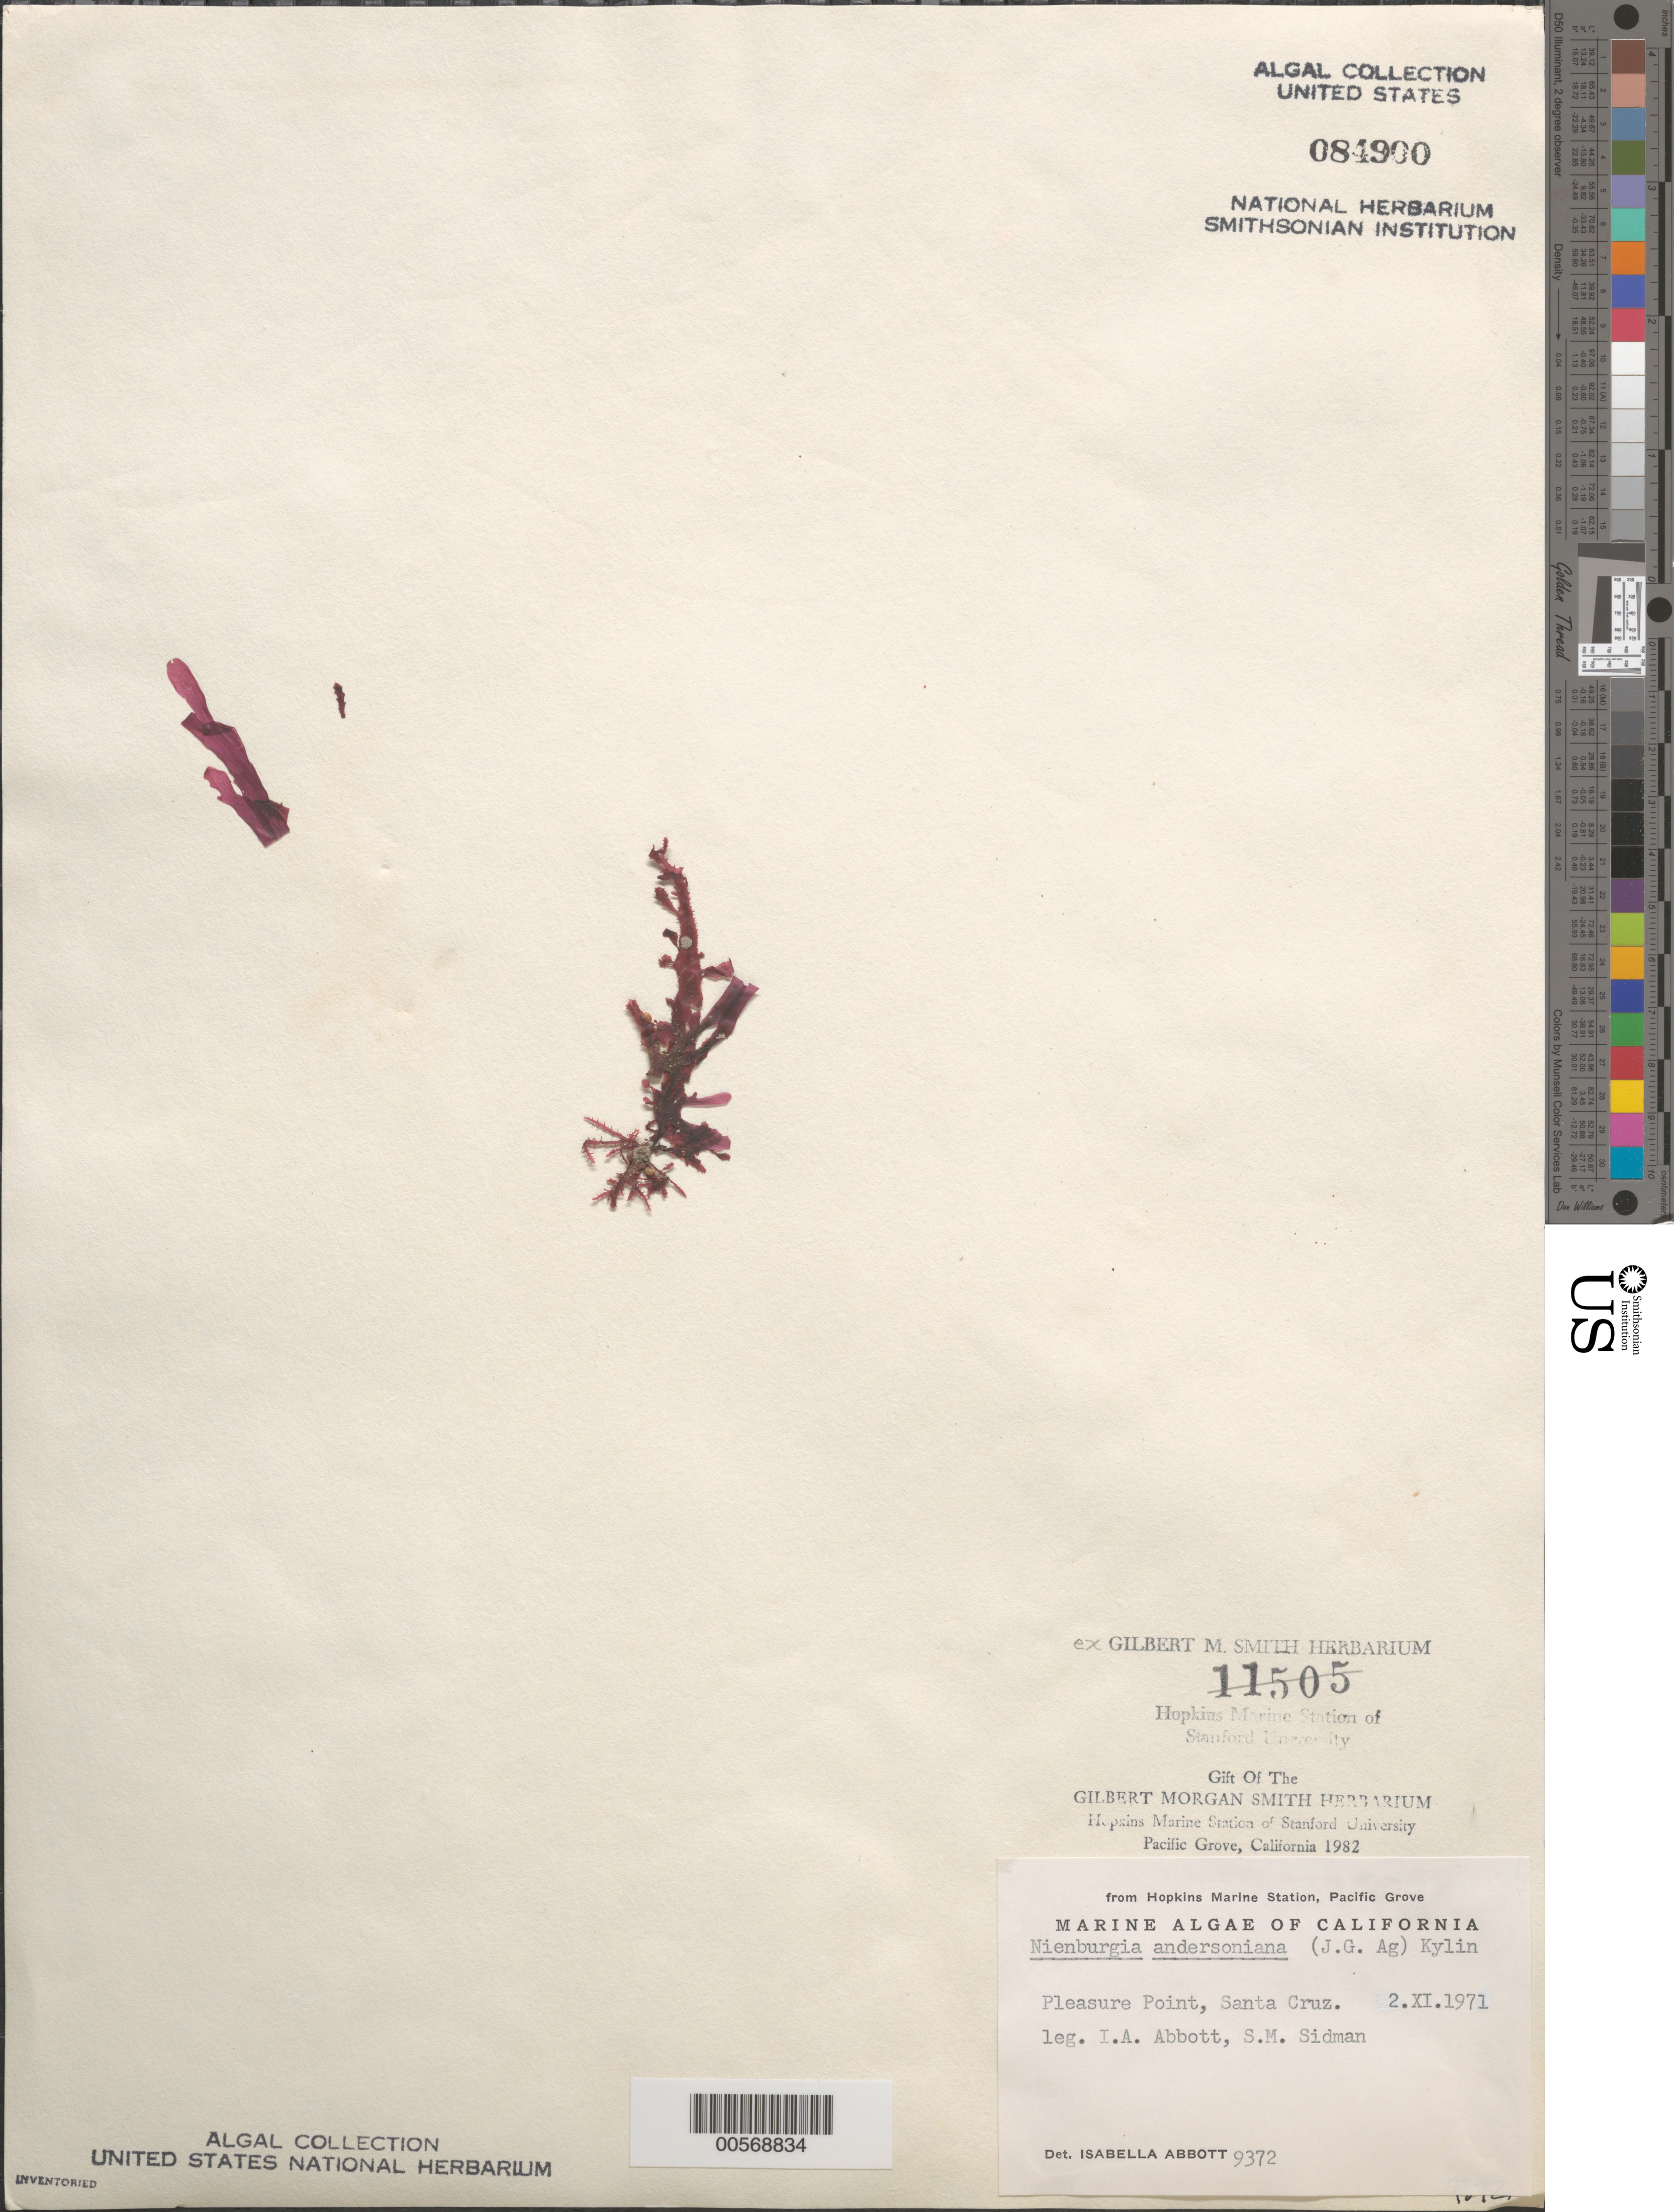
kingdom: Plantae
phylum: Rhodophyta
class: Florideophyceae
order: Ceramiales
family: Delesseriaceae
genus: Nienburgia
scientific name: Nienburgia andersoniana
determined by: Abbott, Isabella A.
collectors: I. A. Abbott & S. Sidman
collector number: IAA 9372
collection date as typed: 02 Nov 1971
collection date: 1971-11-02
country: United States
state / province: California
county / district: Santa Cruz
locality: Pleasure Point, Santa Cruz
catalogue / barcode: US 84900